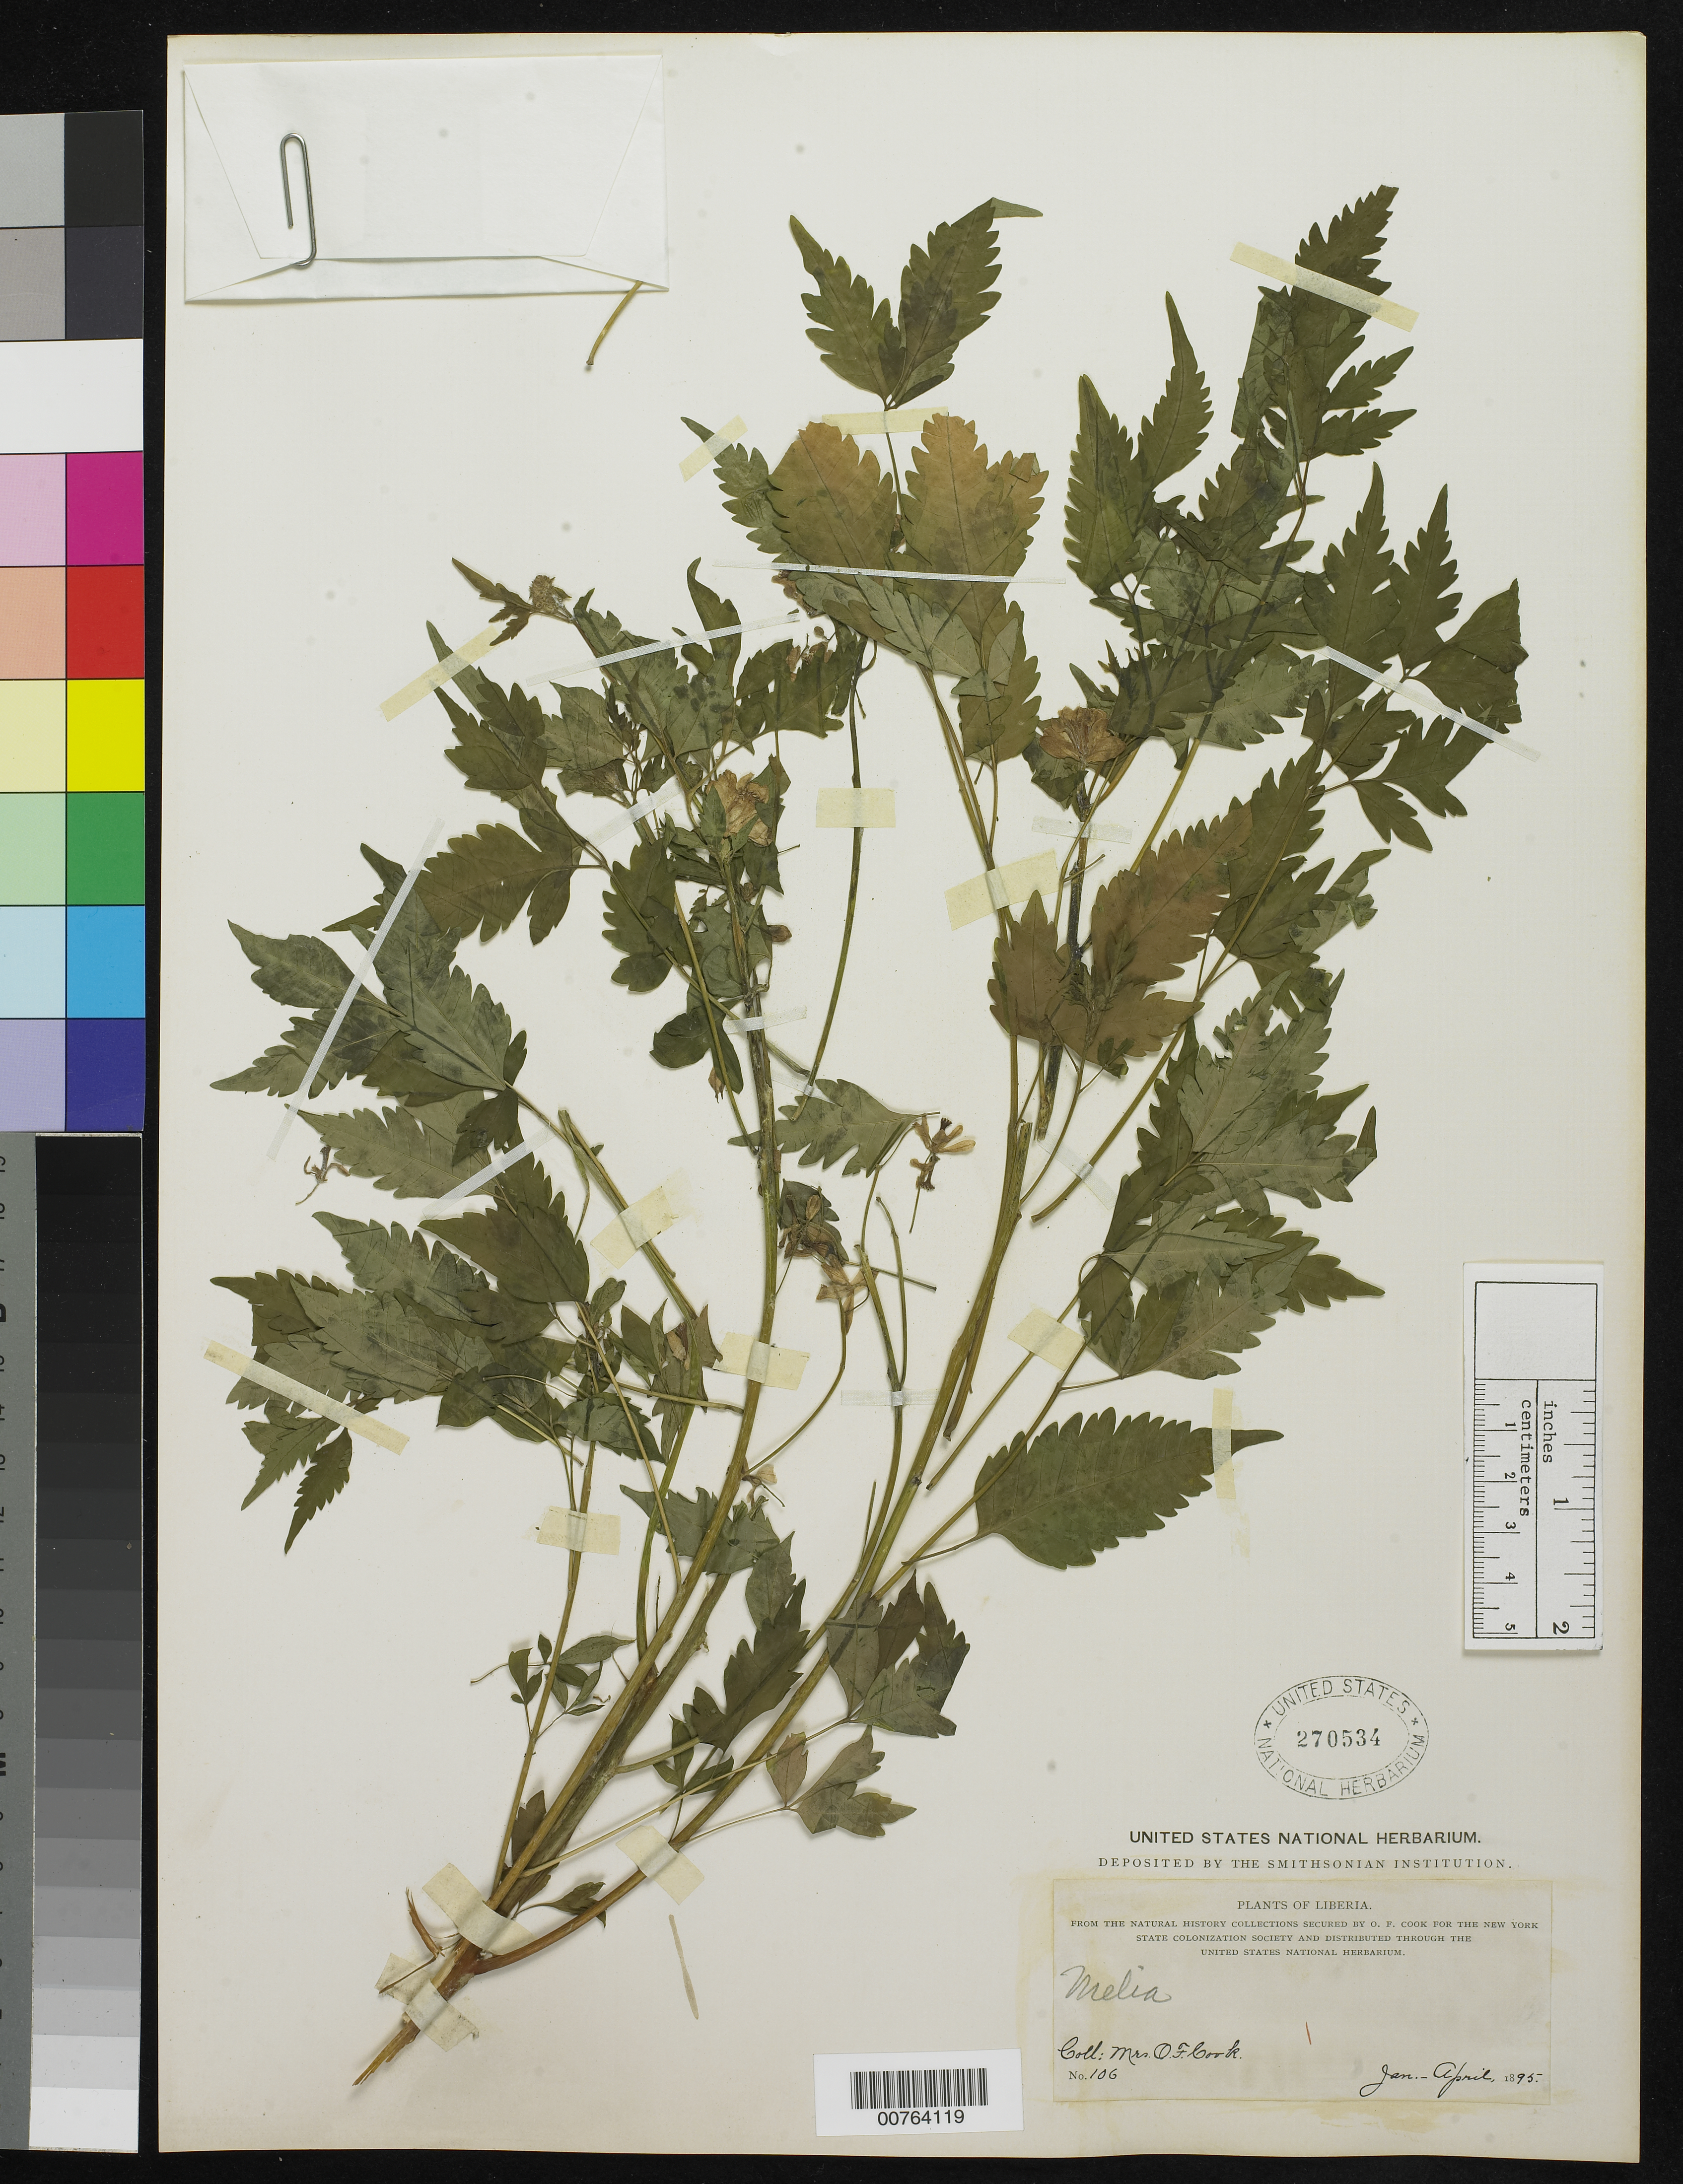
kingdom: Plantae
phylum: Tracheophyta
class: Magnoliopsida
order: Sapindales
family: Meliaceae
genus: Melia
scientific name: Melia sp.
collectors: Alice C. Cook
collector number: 106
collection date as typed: Jan 1895 to -- Apr 1895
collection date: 1895-01/1895-04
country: Liberia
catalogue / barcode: US 270534